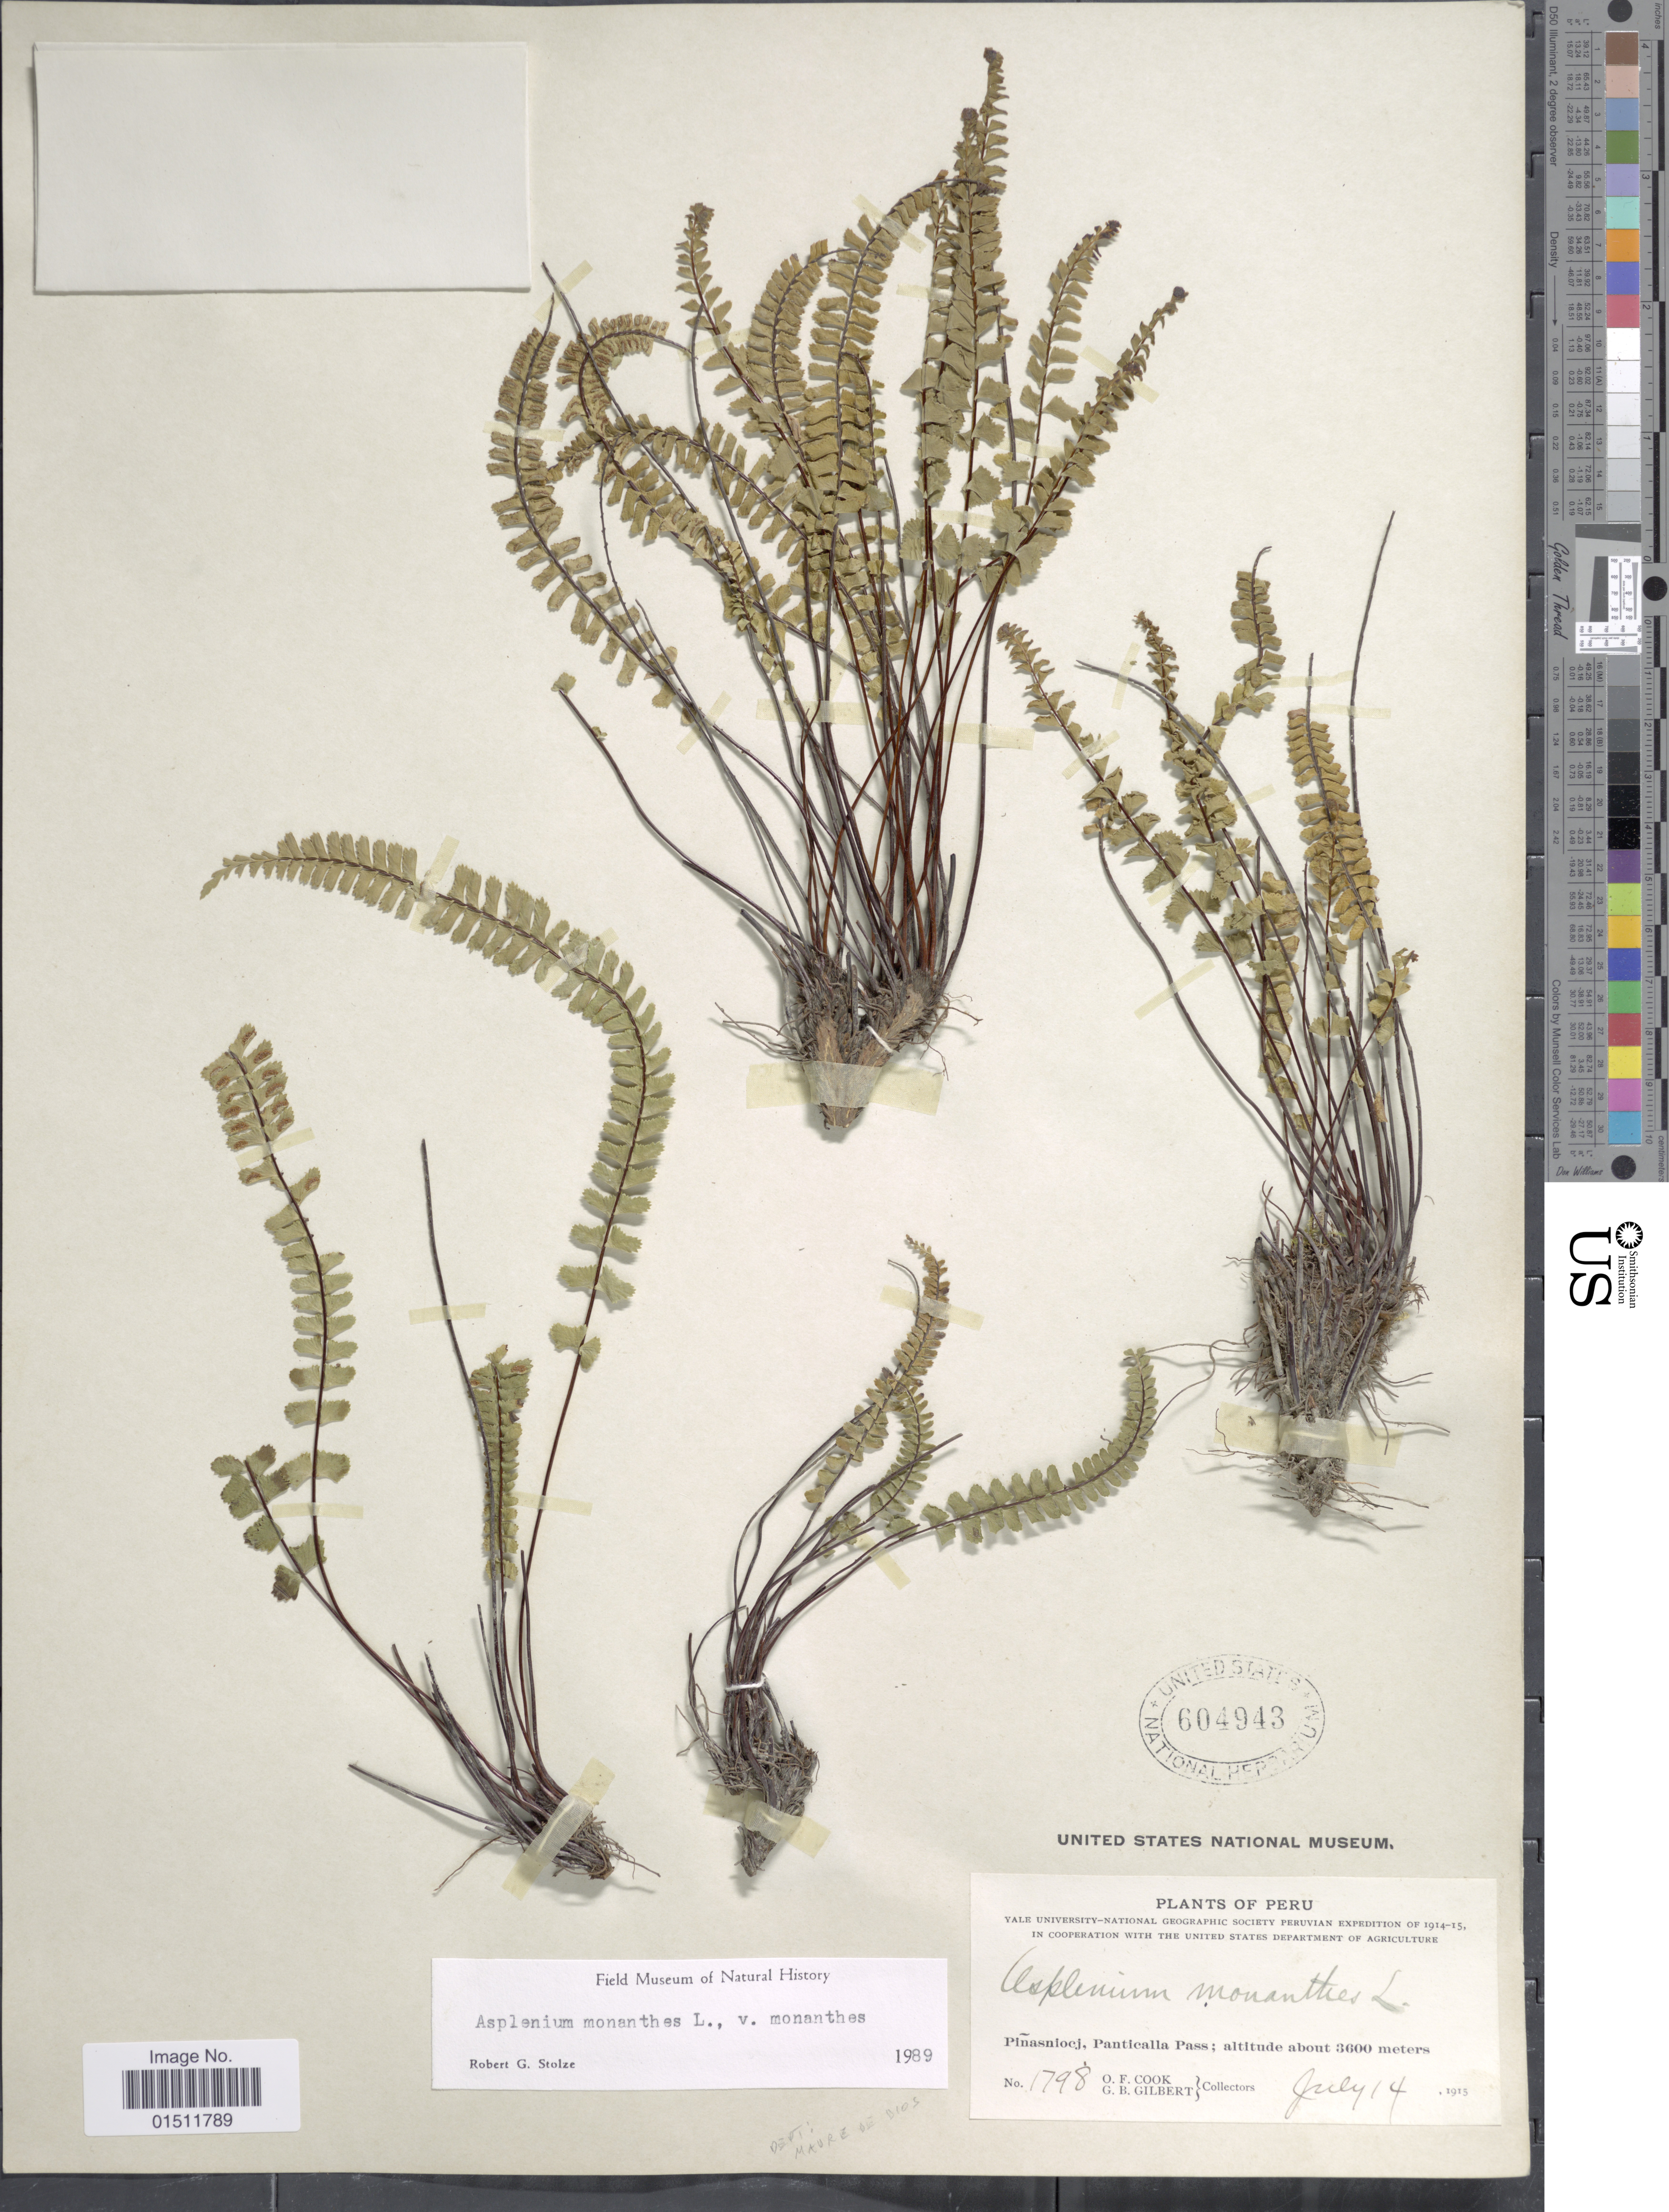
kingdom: Plantae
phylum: Tracheophyta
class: Polypodiopsida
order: Polypodiales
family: Aspleniaceae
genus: Asplenium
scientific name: Asplenium monanthes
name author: L.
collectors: O. F. Cook & G. B. Gilbert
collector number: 1798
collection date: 1915-07-14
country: Peru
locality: Pinasniocj, Panticalla Pass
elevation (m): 3600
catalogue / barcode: US 604943